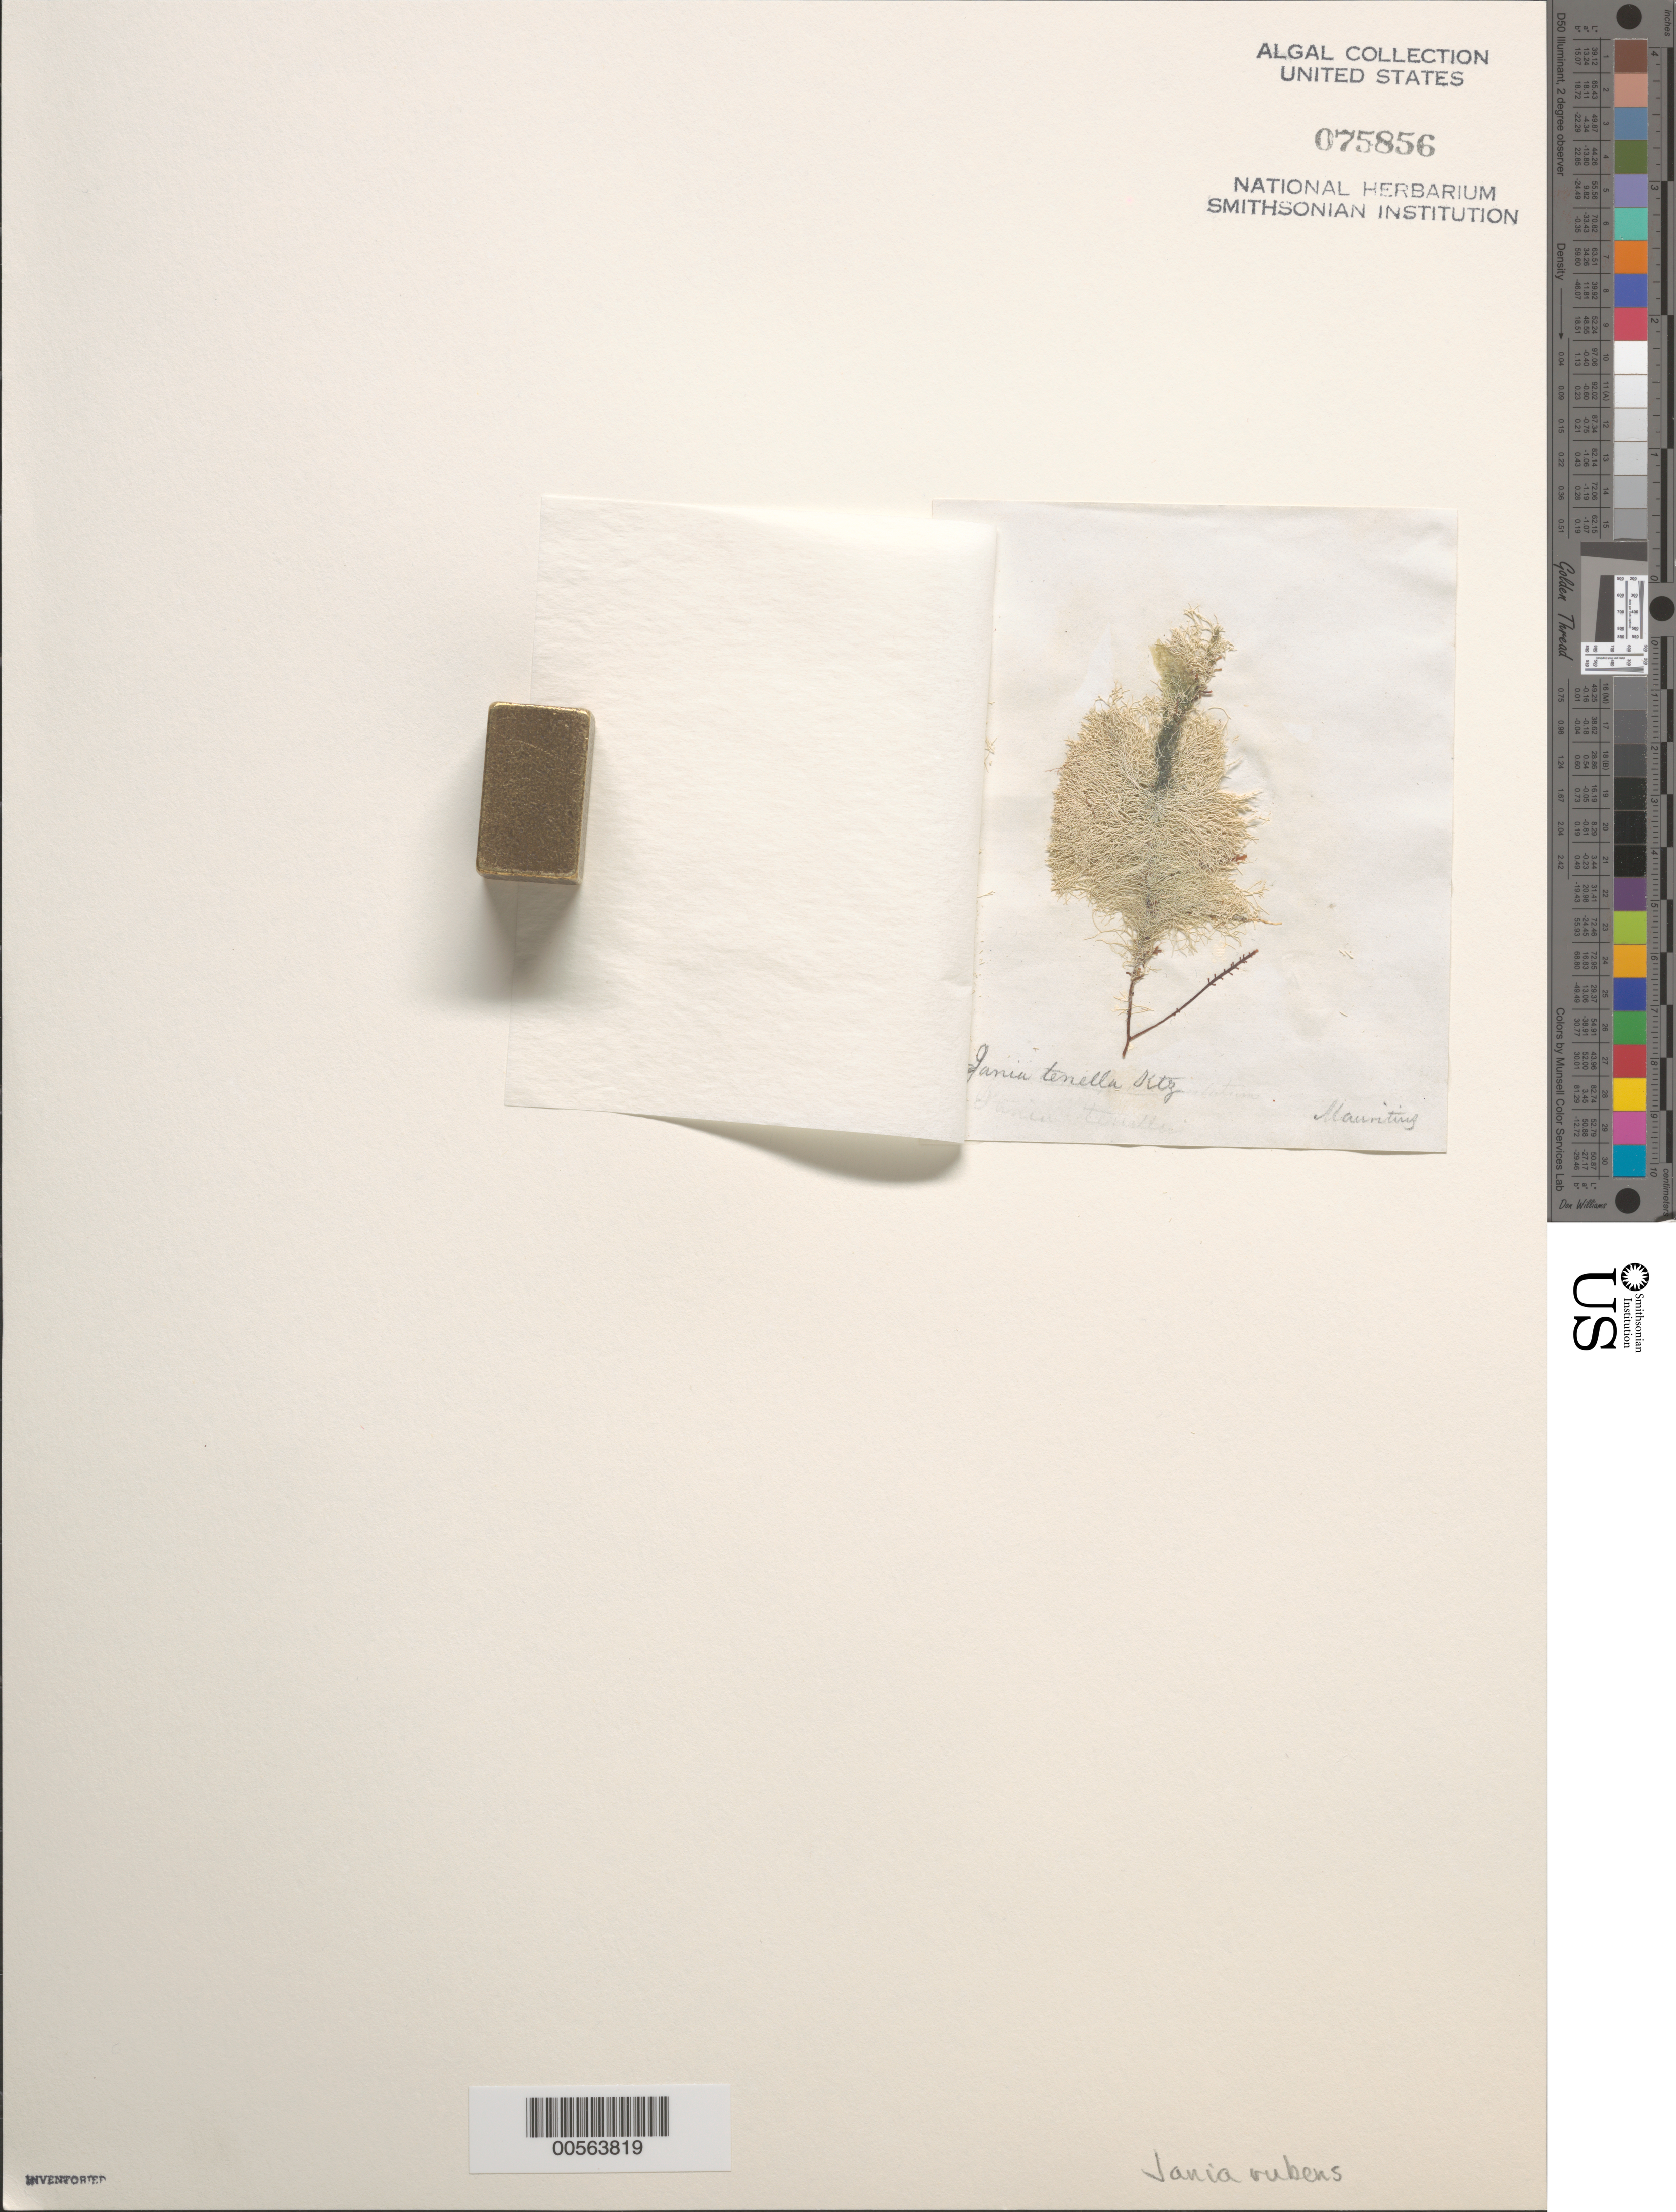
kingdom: Plantae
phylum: Rhodophyta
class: Florideophyceae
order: Corallinales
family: Corallinaceae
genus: Jania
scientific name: Jania rubens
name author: (L.) J.V.Lamouroux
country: Mauritius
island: Mauritius Island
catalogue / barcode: US 75856